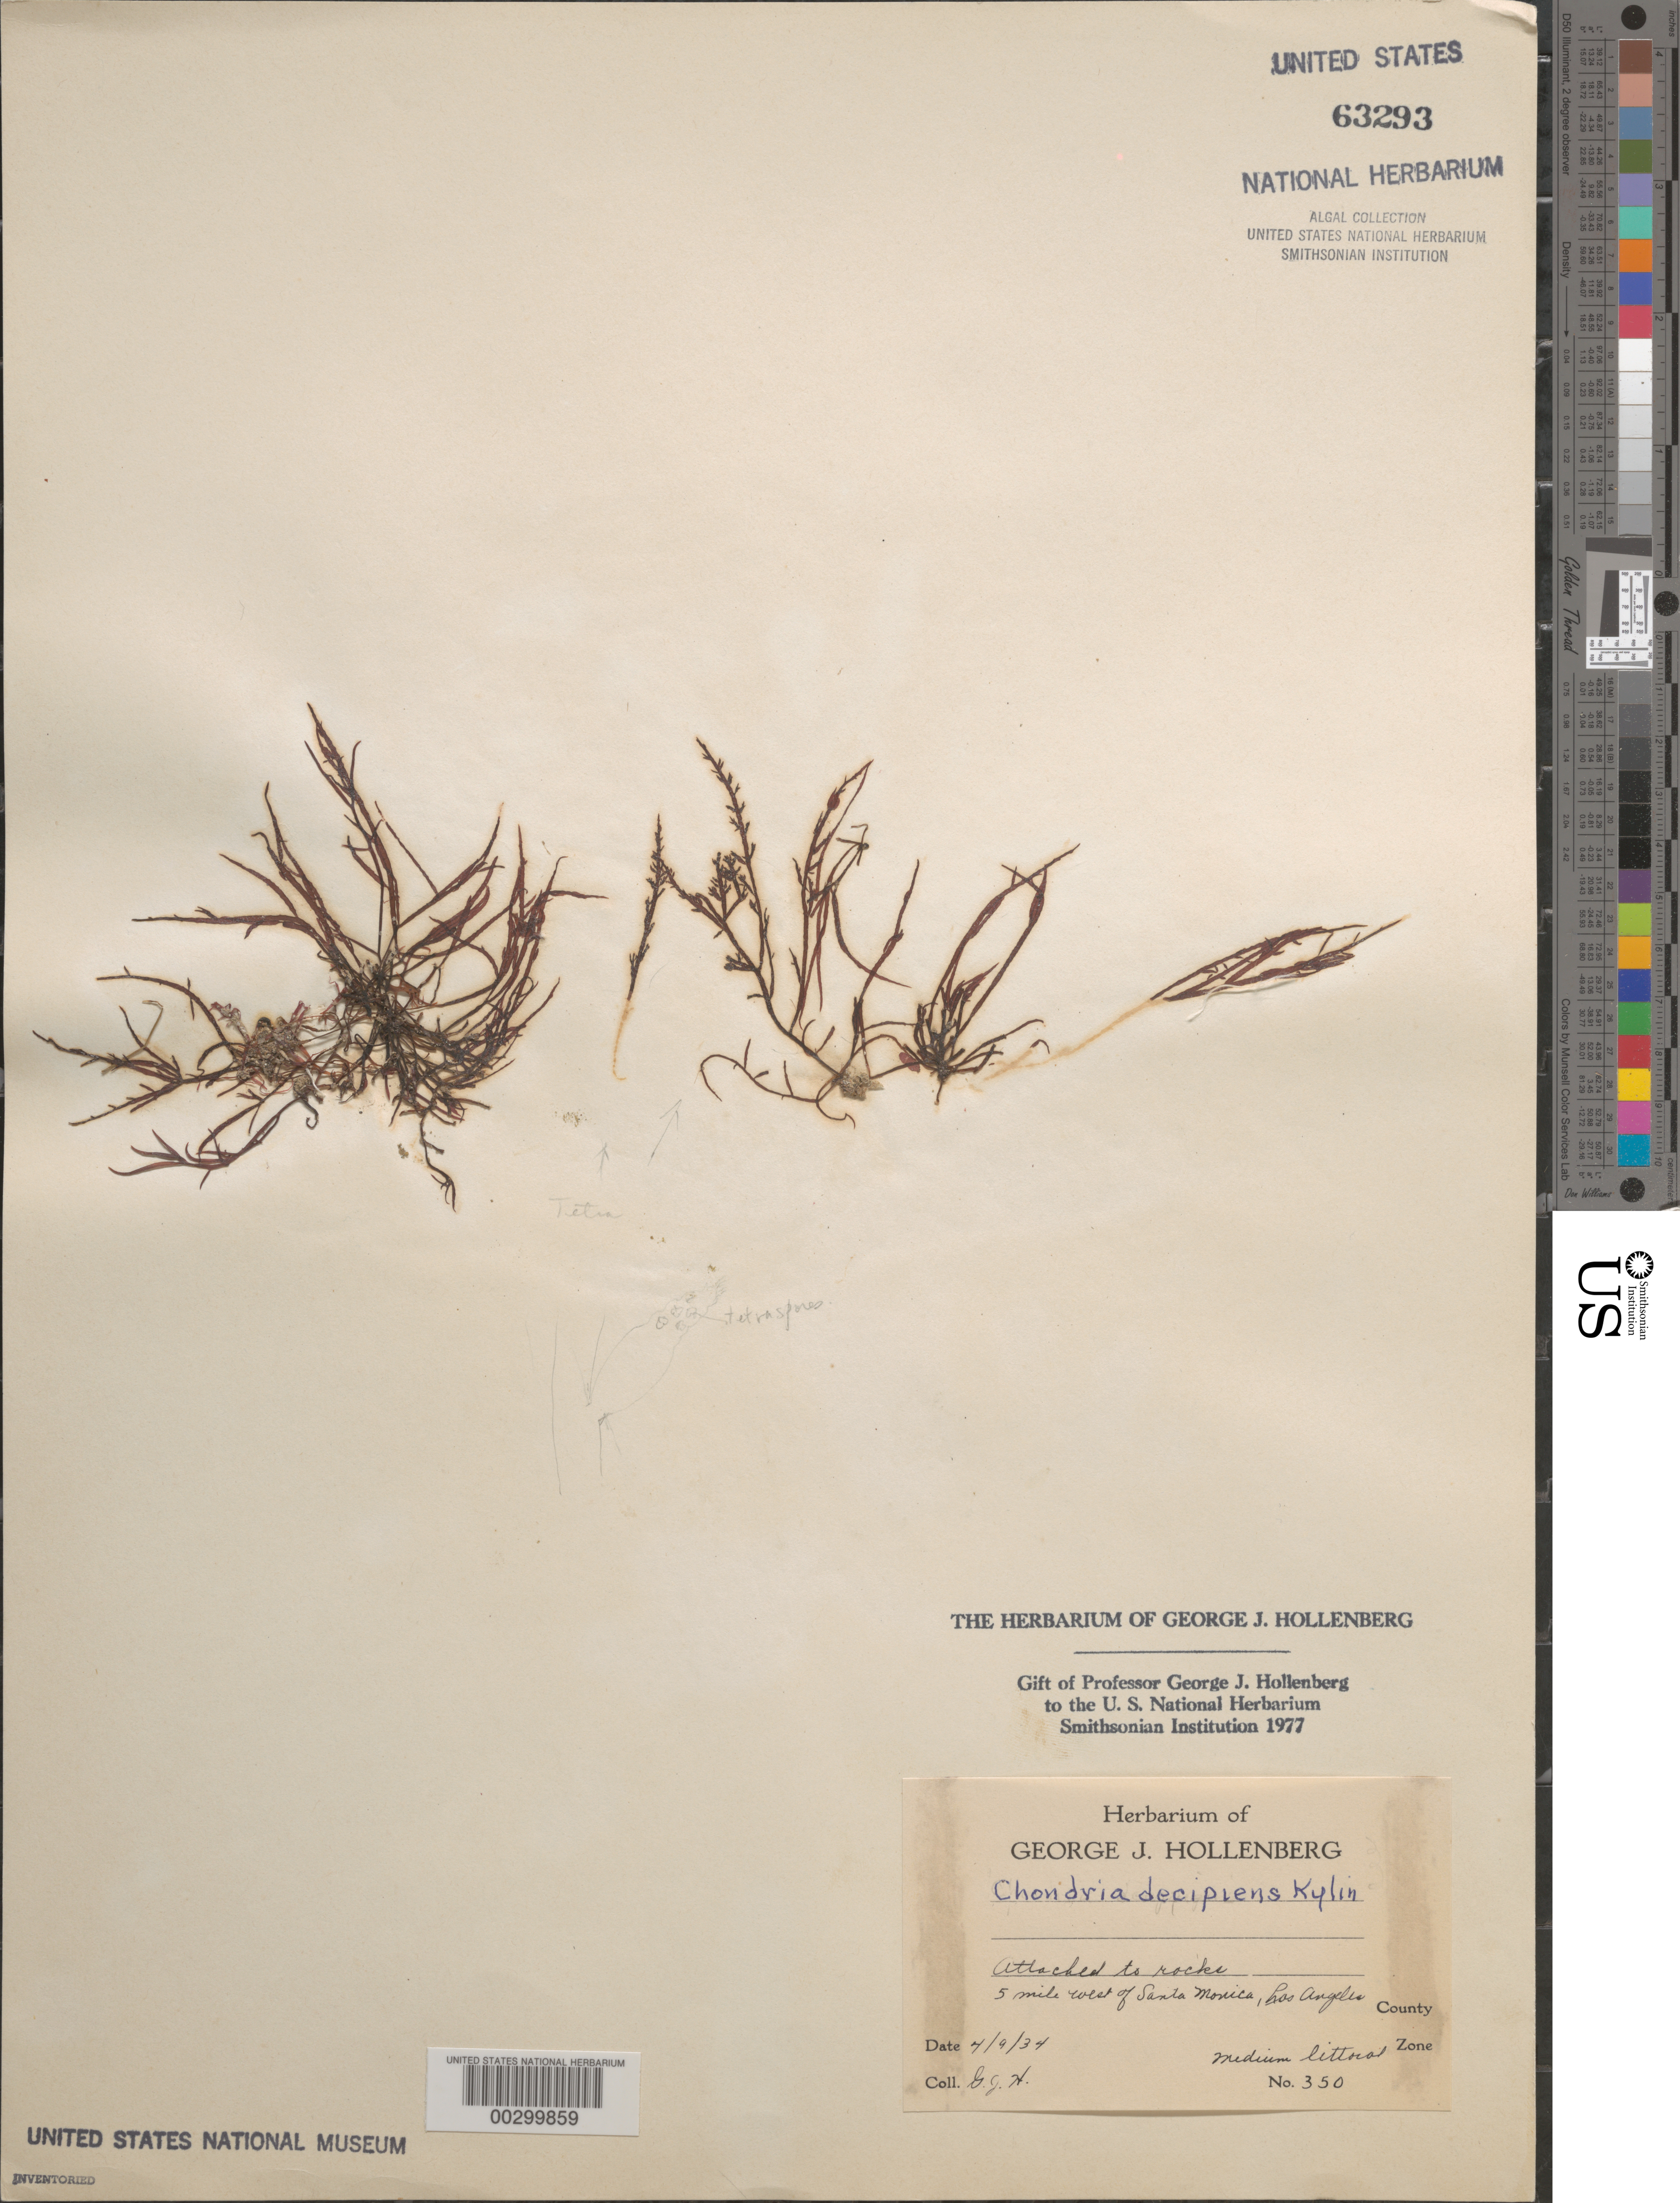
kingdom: Plantae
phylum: Rhodophyta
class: Florideophyceae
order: Ceramiales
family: Rhodomelaceae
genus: Chondria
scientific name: Chondria decipiens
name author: Kylin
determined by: Hollenberg, George J.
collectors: G. Hollenberg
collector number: GJH 350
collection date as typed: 09 Apr 1934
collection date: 1934-04-09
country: United States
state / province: California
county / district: Los Angeles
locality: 5 miles west of Santa Monica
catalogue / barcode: US 63293